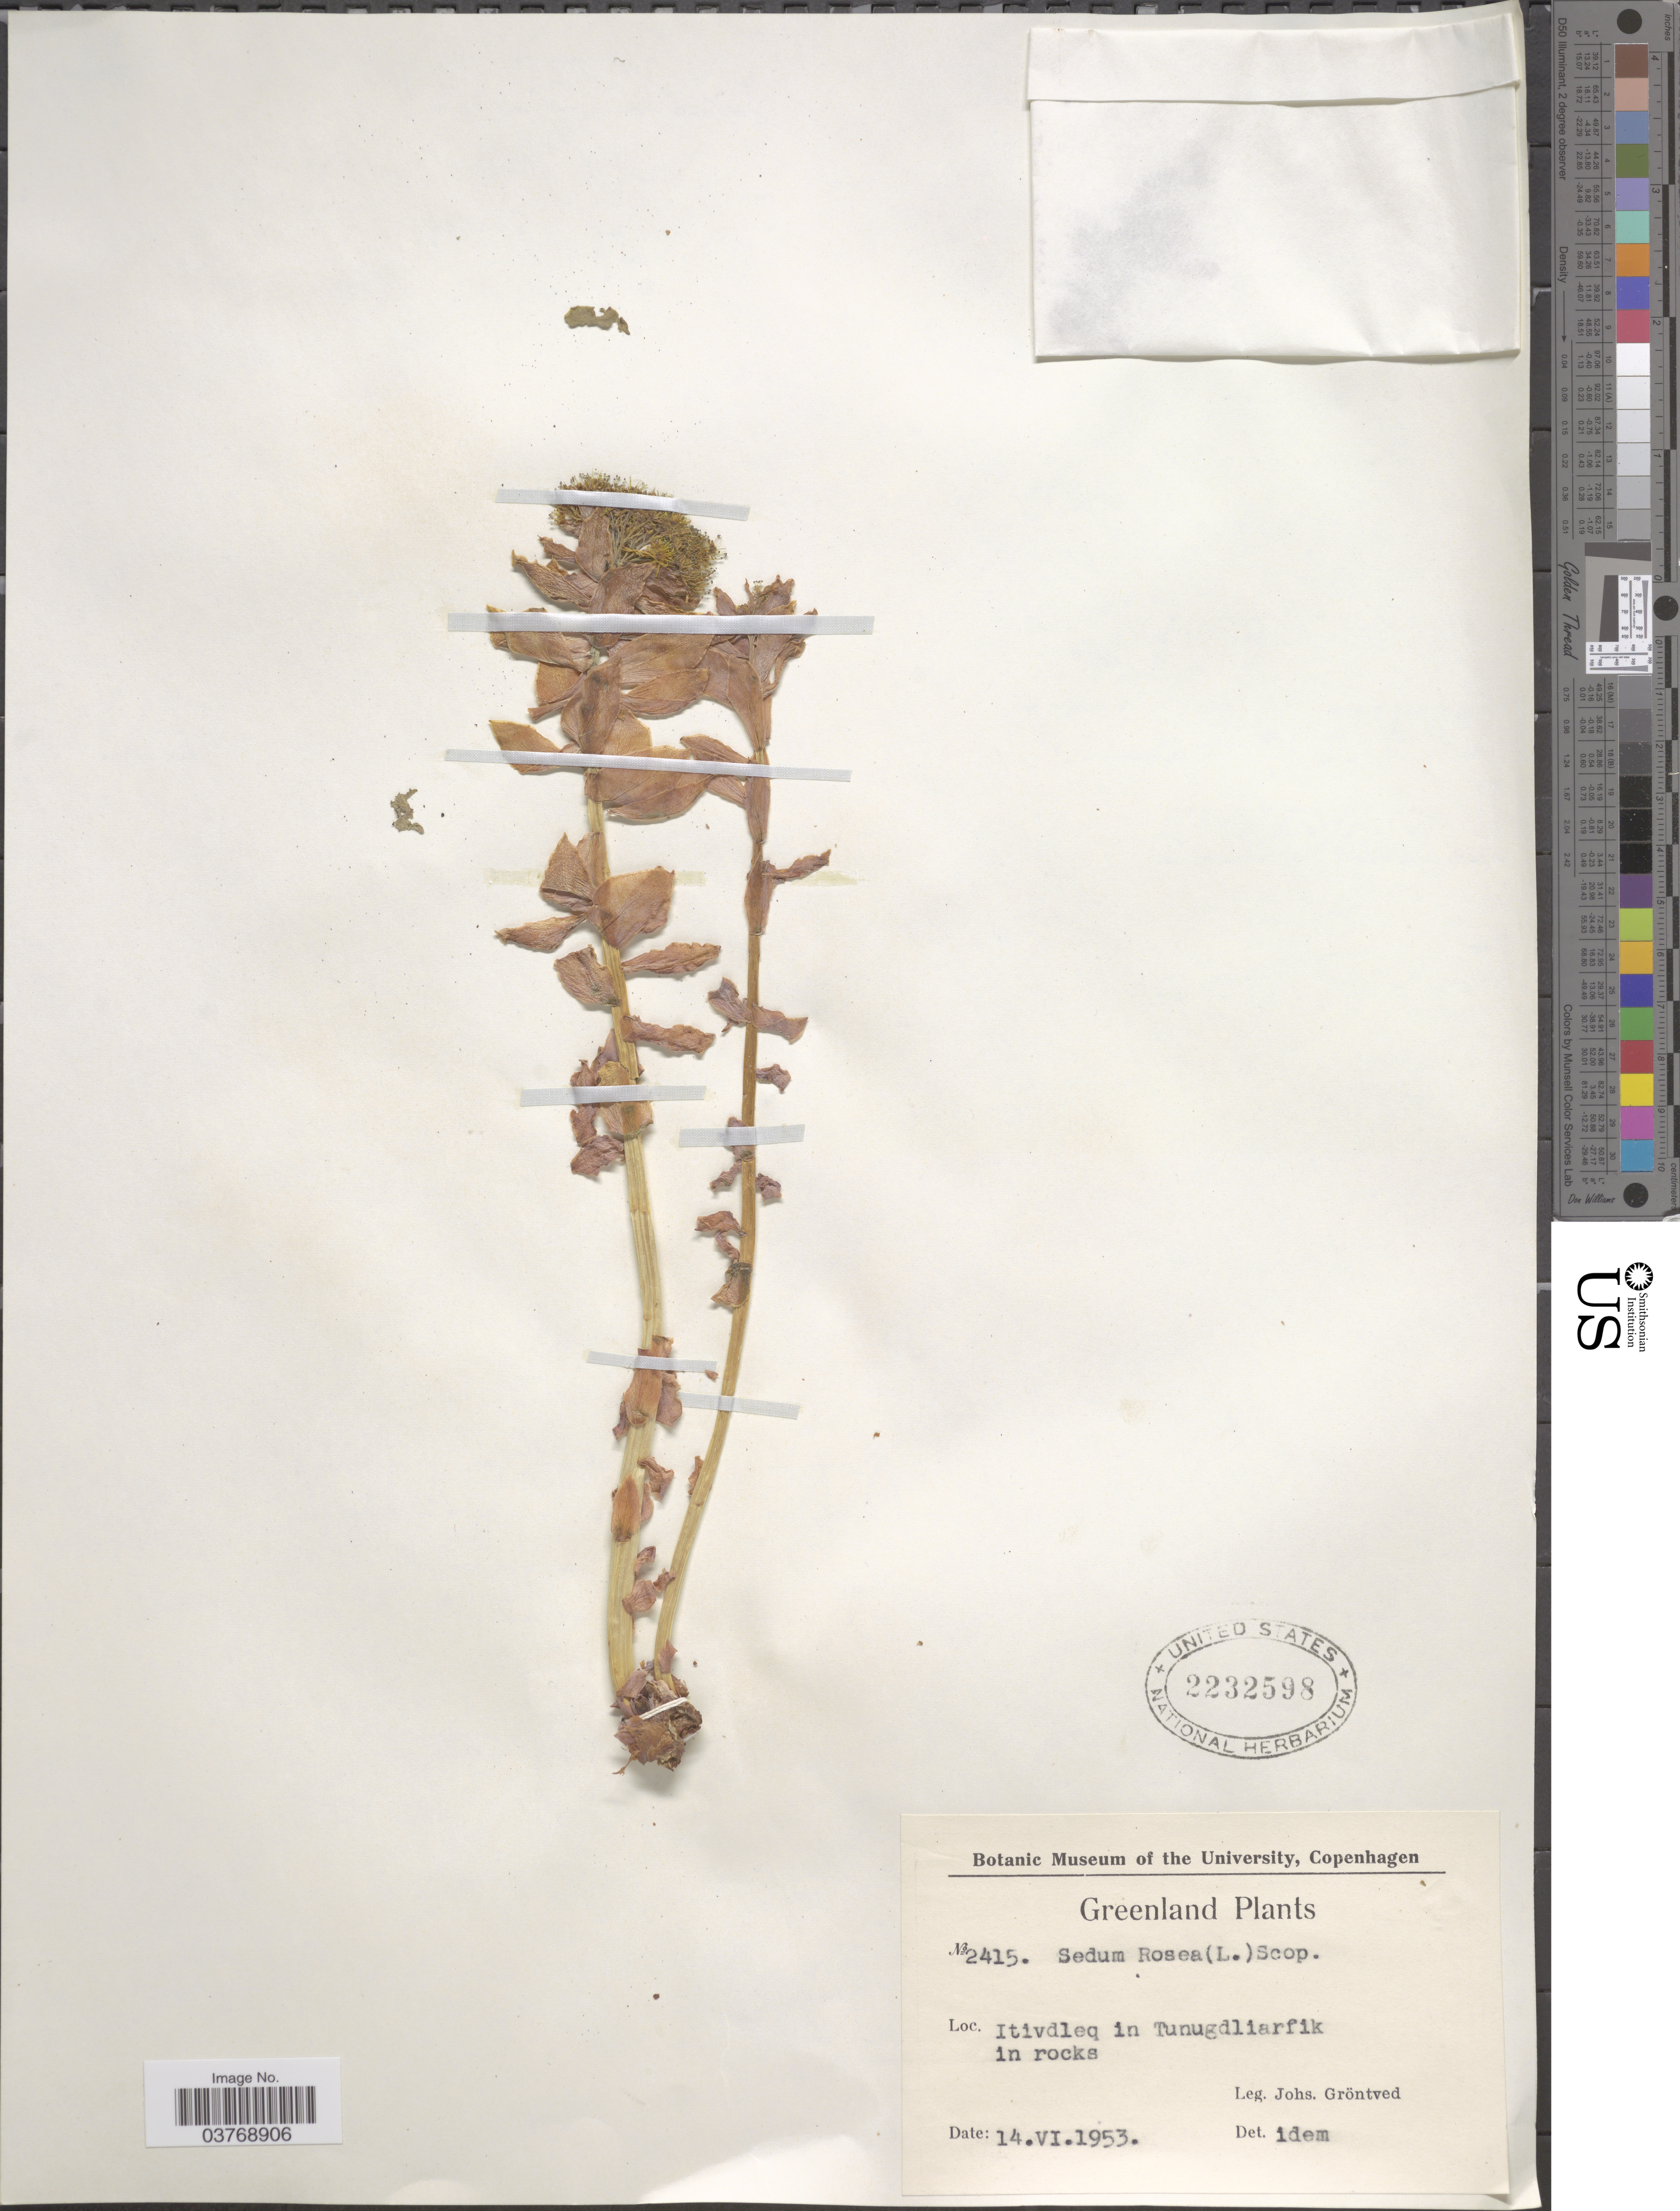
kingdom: Plantae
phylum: Tracheophyta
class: Magnoliopsida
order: Saxifragales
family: Crassulaceae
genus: Rhodiola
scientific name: Rhodiola rosea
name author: L.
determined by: Strong, Mark T., (BOT), Smithsonian Institution - National Museum of Natural History (UNITED STATES)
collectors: J. Grøntved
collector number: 2415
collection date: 1953-06-14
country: Greenland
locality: Itivdleq in Tunugdliarfik.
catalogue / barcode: US 2232598